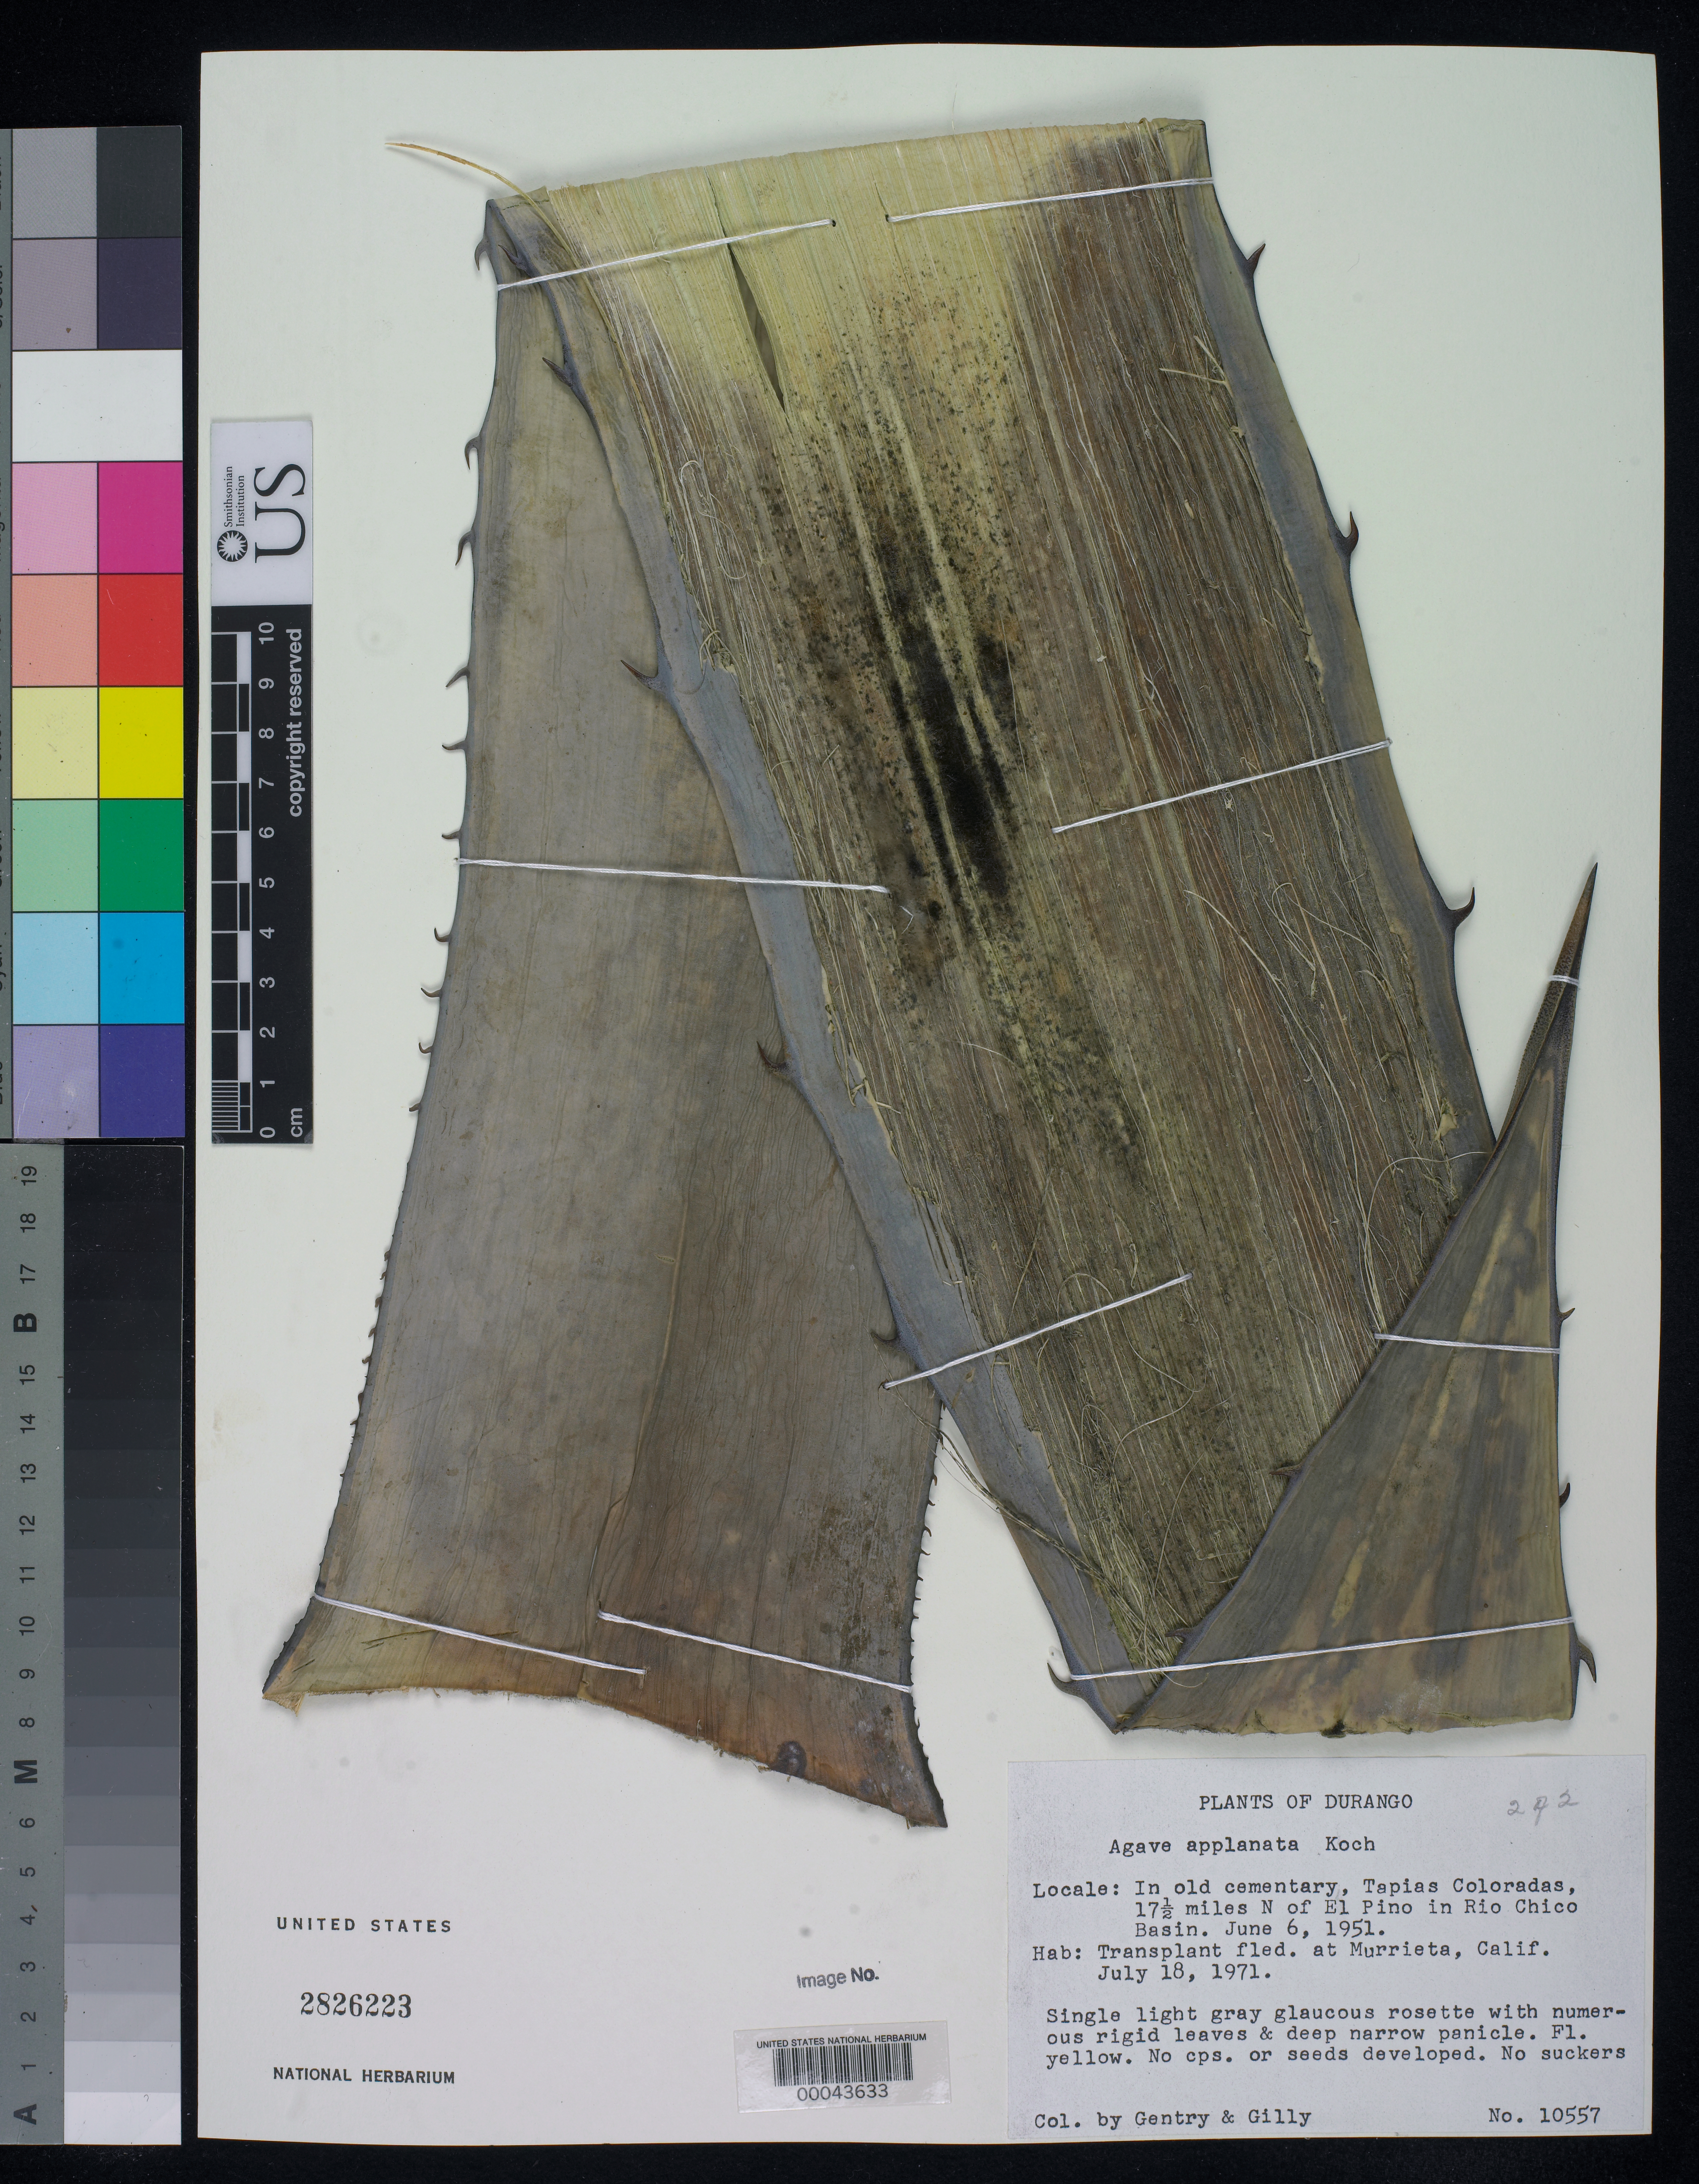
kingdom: Plantae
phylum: Tracheophyta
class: Liliopsida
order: Asparagales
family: Asparagaceae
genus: Agave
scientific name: Agave applanata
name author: Lem. ex Jacobi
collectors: H. S. Gentry & C. Gilly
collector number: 10557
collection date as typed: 06 Jun 1951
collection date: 1951-06-06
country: Mexico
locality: In old cemetary, tapias coloradas, 17 1/2 mi N of el pino in rio chico basin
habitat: Transplant fled at murrieta, ca, 18 jul 1971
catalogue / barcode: US 2826223